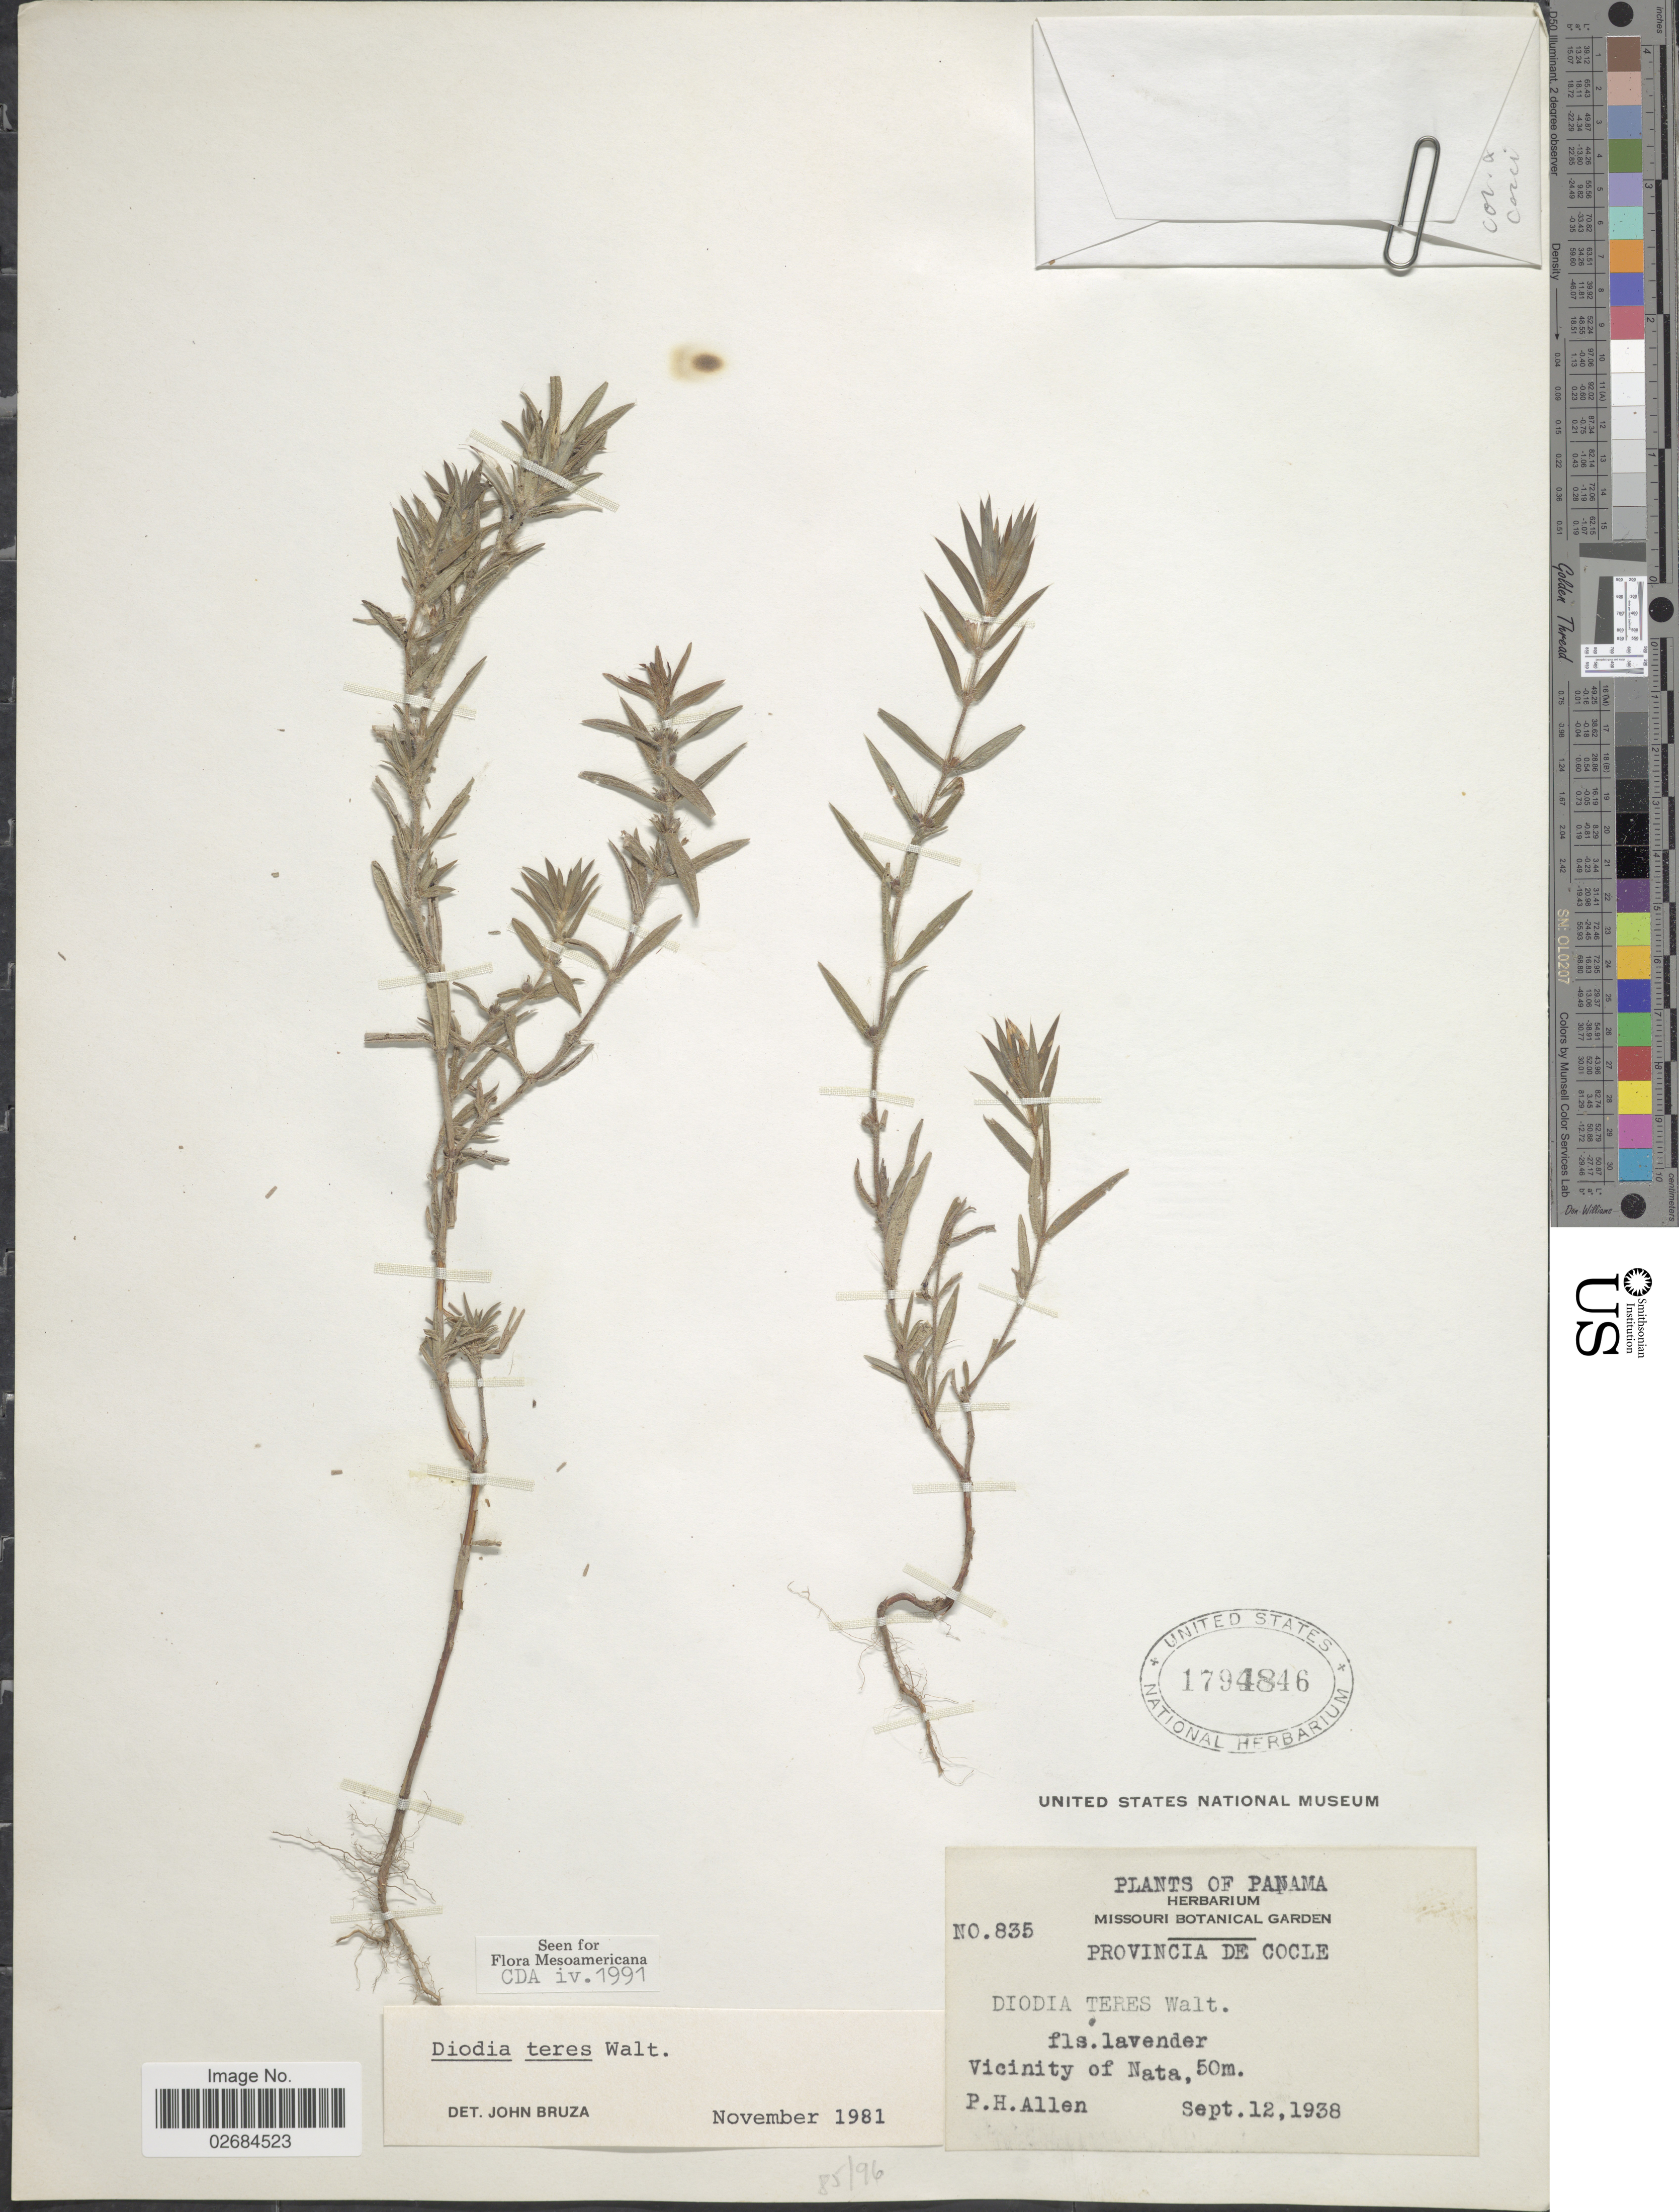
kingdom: Plantae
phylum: Tracheophyta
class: Magnoliopsida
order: Gentianales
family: Rubiaceae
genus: Diodia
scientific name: Diodia teres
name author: Walter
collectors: P. H. Allen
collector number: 835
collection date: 1938-09-12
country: Panama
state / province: Coclé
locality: Vicinity of Nata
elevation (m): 50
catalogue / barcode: US 1794846